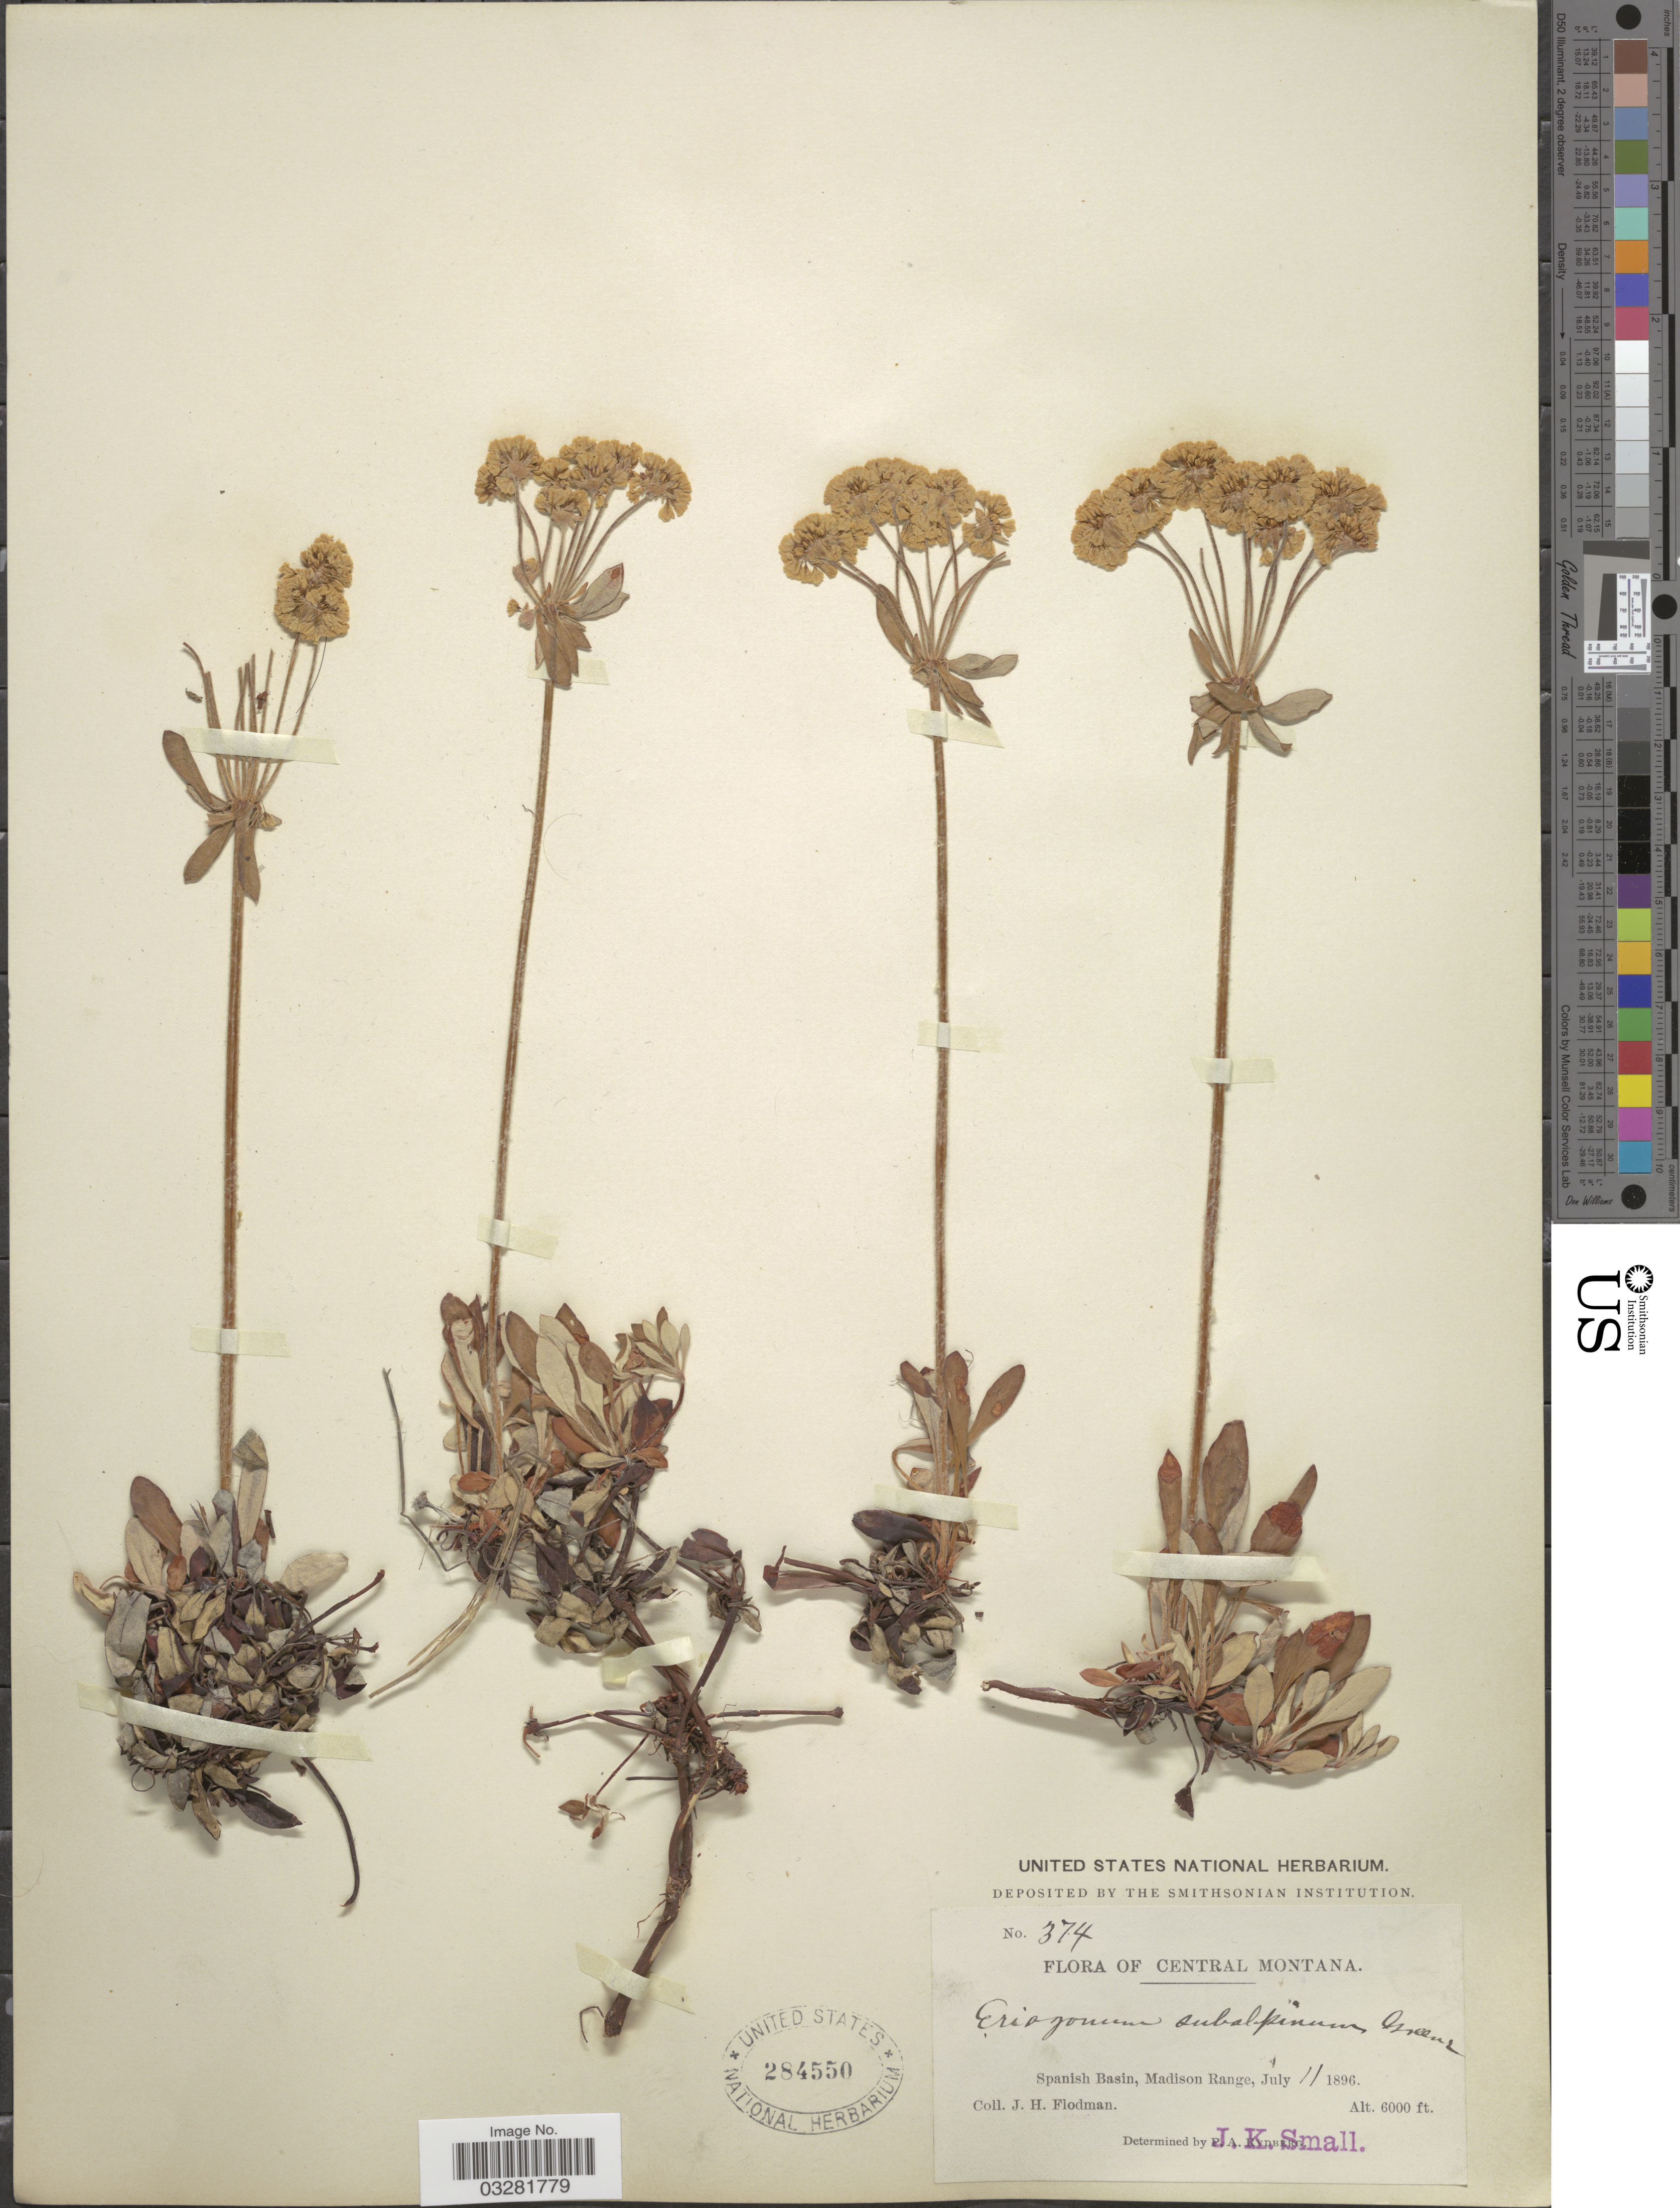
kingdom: Plantae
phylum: Tracheophyta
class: Magnoliopsida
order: Caryophyllales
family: Polygonaceae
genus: Eriogonum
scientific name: Eriogonum umbellatum var. subalpinum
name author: M.E. Jones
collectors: J. Flodman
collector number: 374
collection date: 1896-07-11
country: United States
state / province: Montana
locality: Central Montana. Spanish Basin, Madison Range.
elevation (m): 1829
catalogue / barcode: US 284550